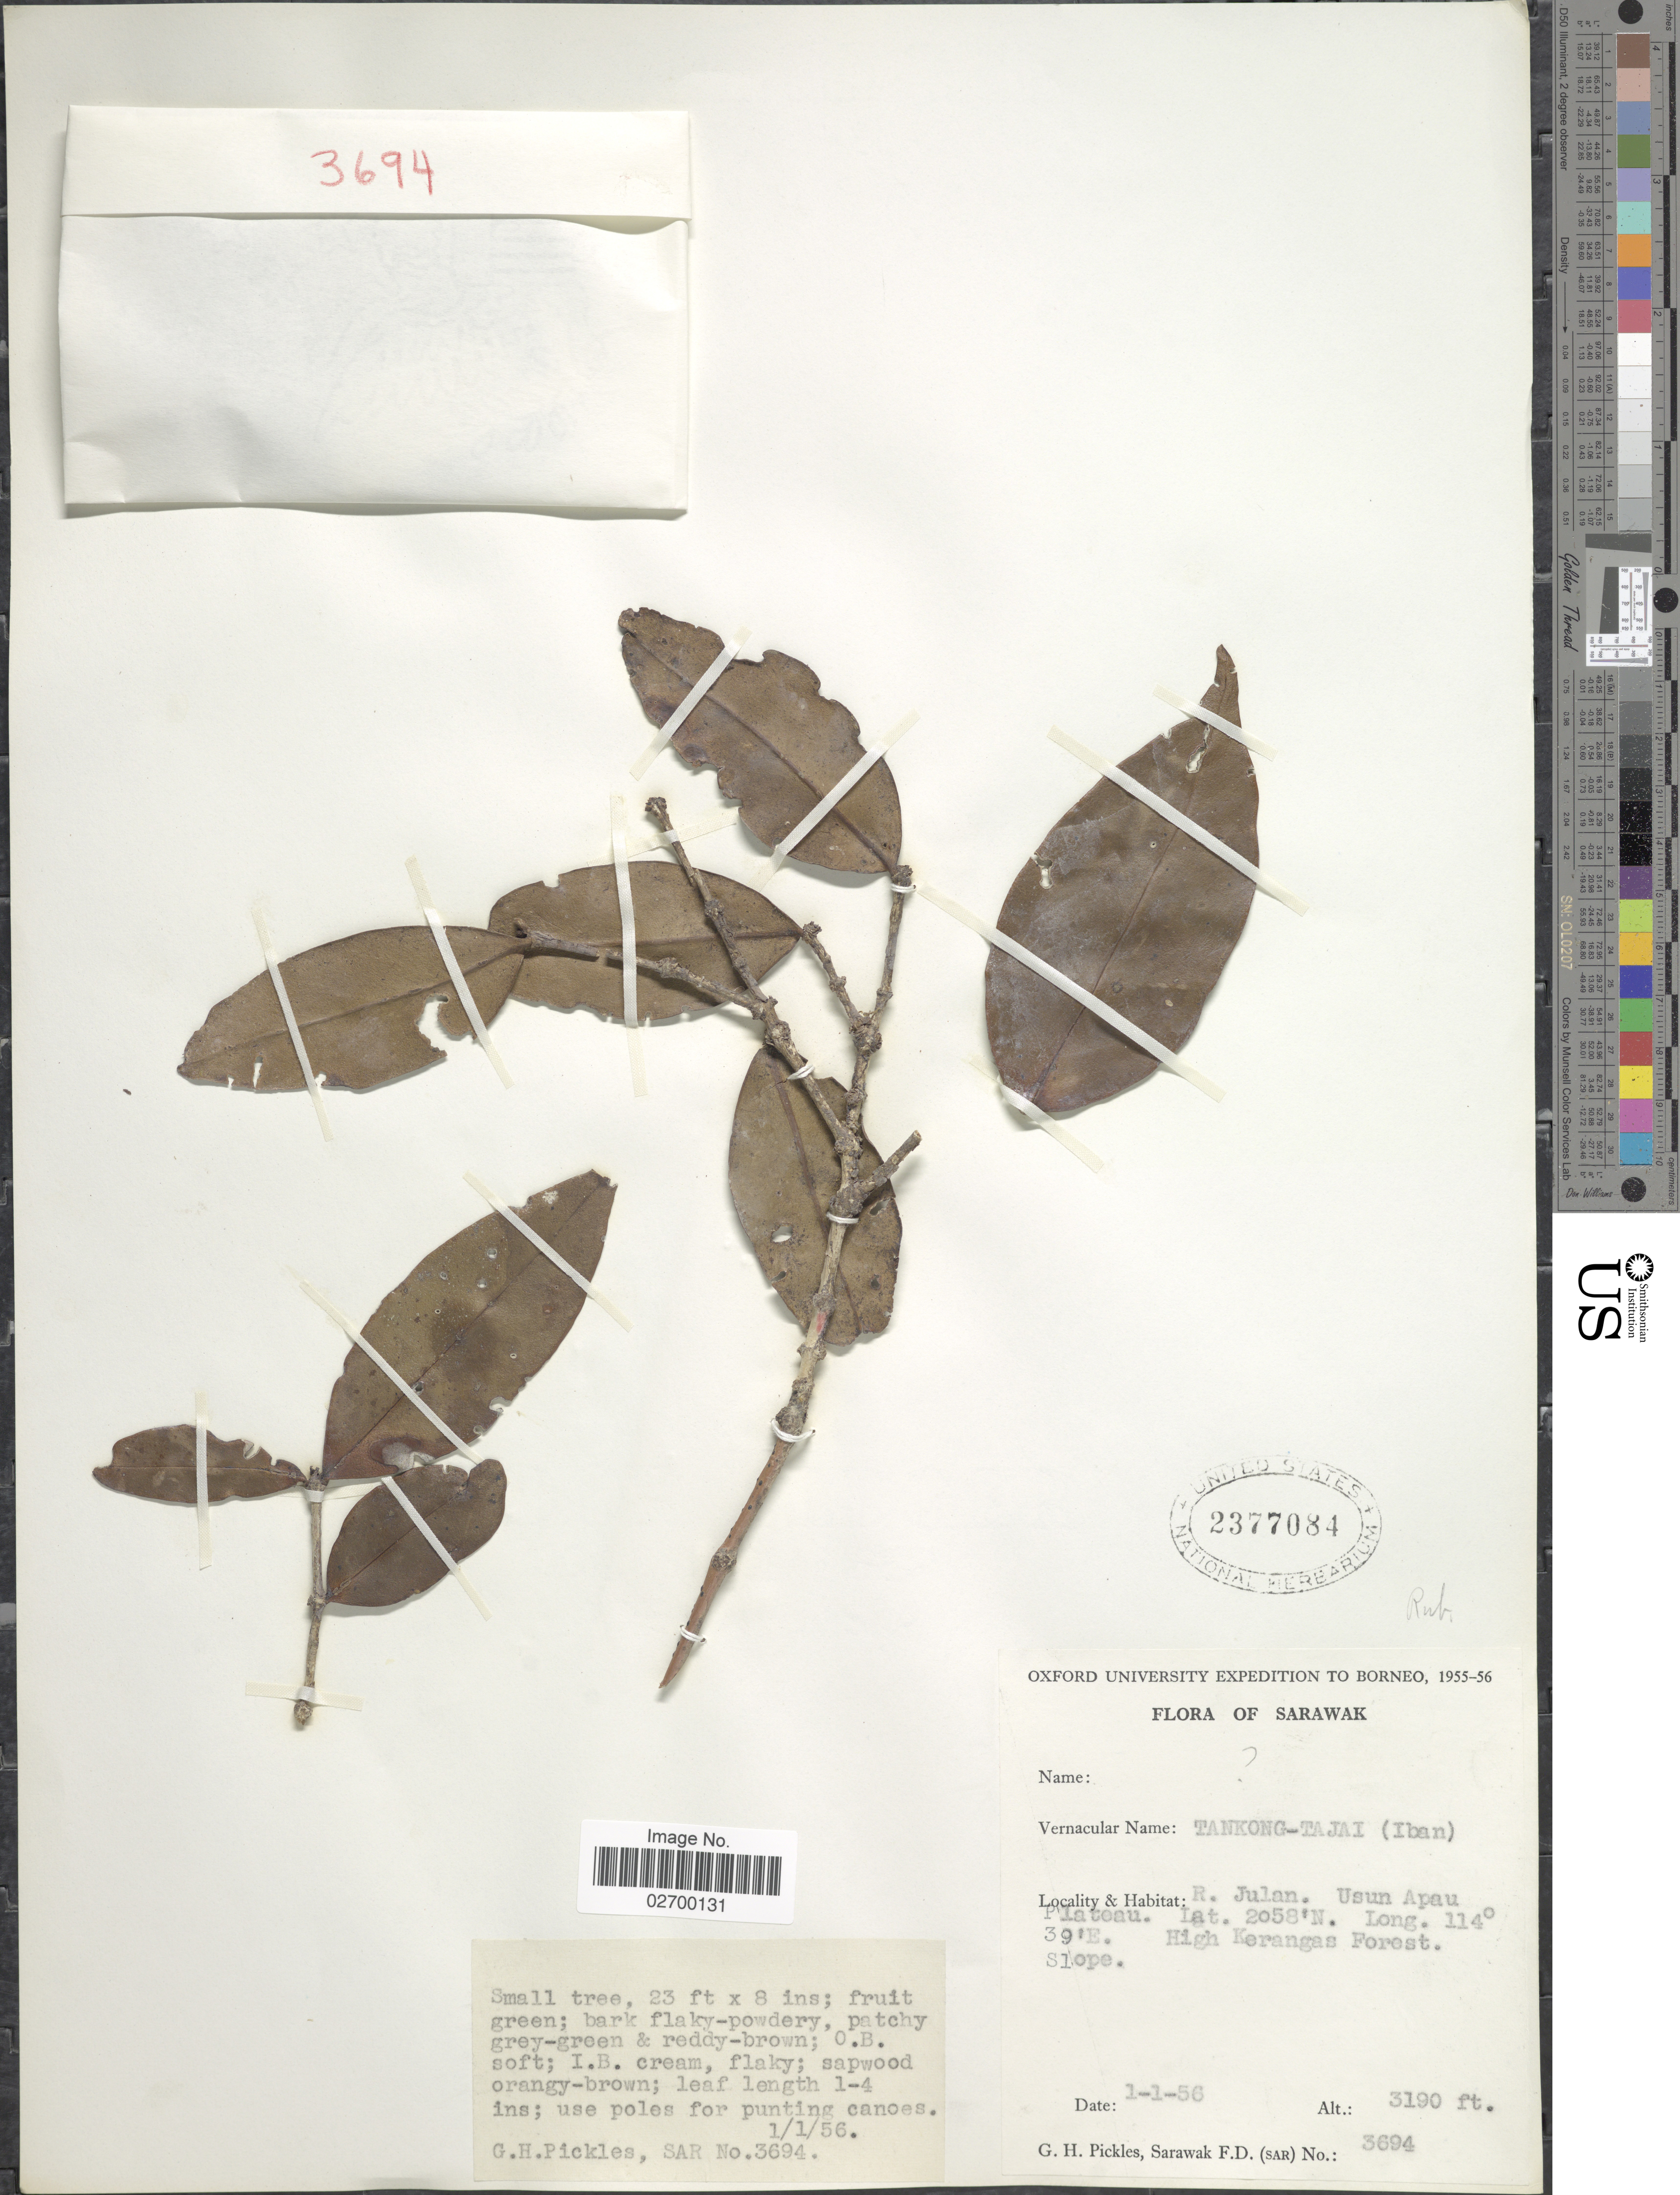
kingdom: Plantae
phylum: Tracheophyta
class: Magnoliopsida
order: Gentianales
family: Rubiaceae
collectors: G. Pickles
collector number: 3694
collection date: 1956-01-01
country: Malaysia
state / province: Sarawak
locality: Borneo. R. Julan. Usun Apau Plateau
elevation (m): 972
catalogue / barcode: US 2377084